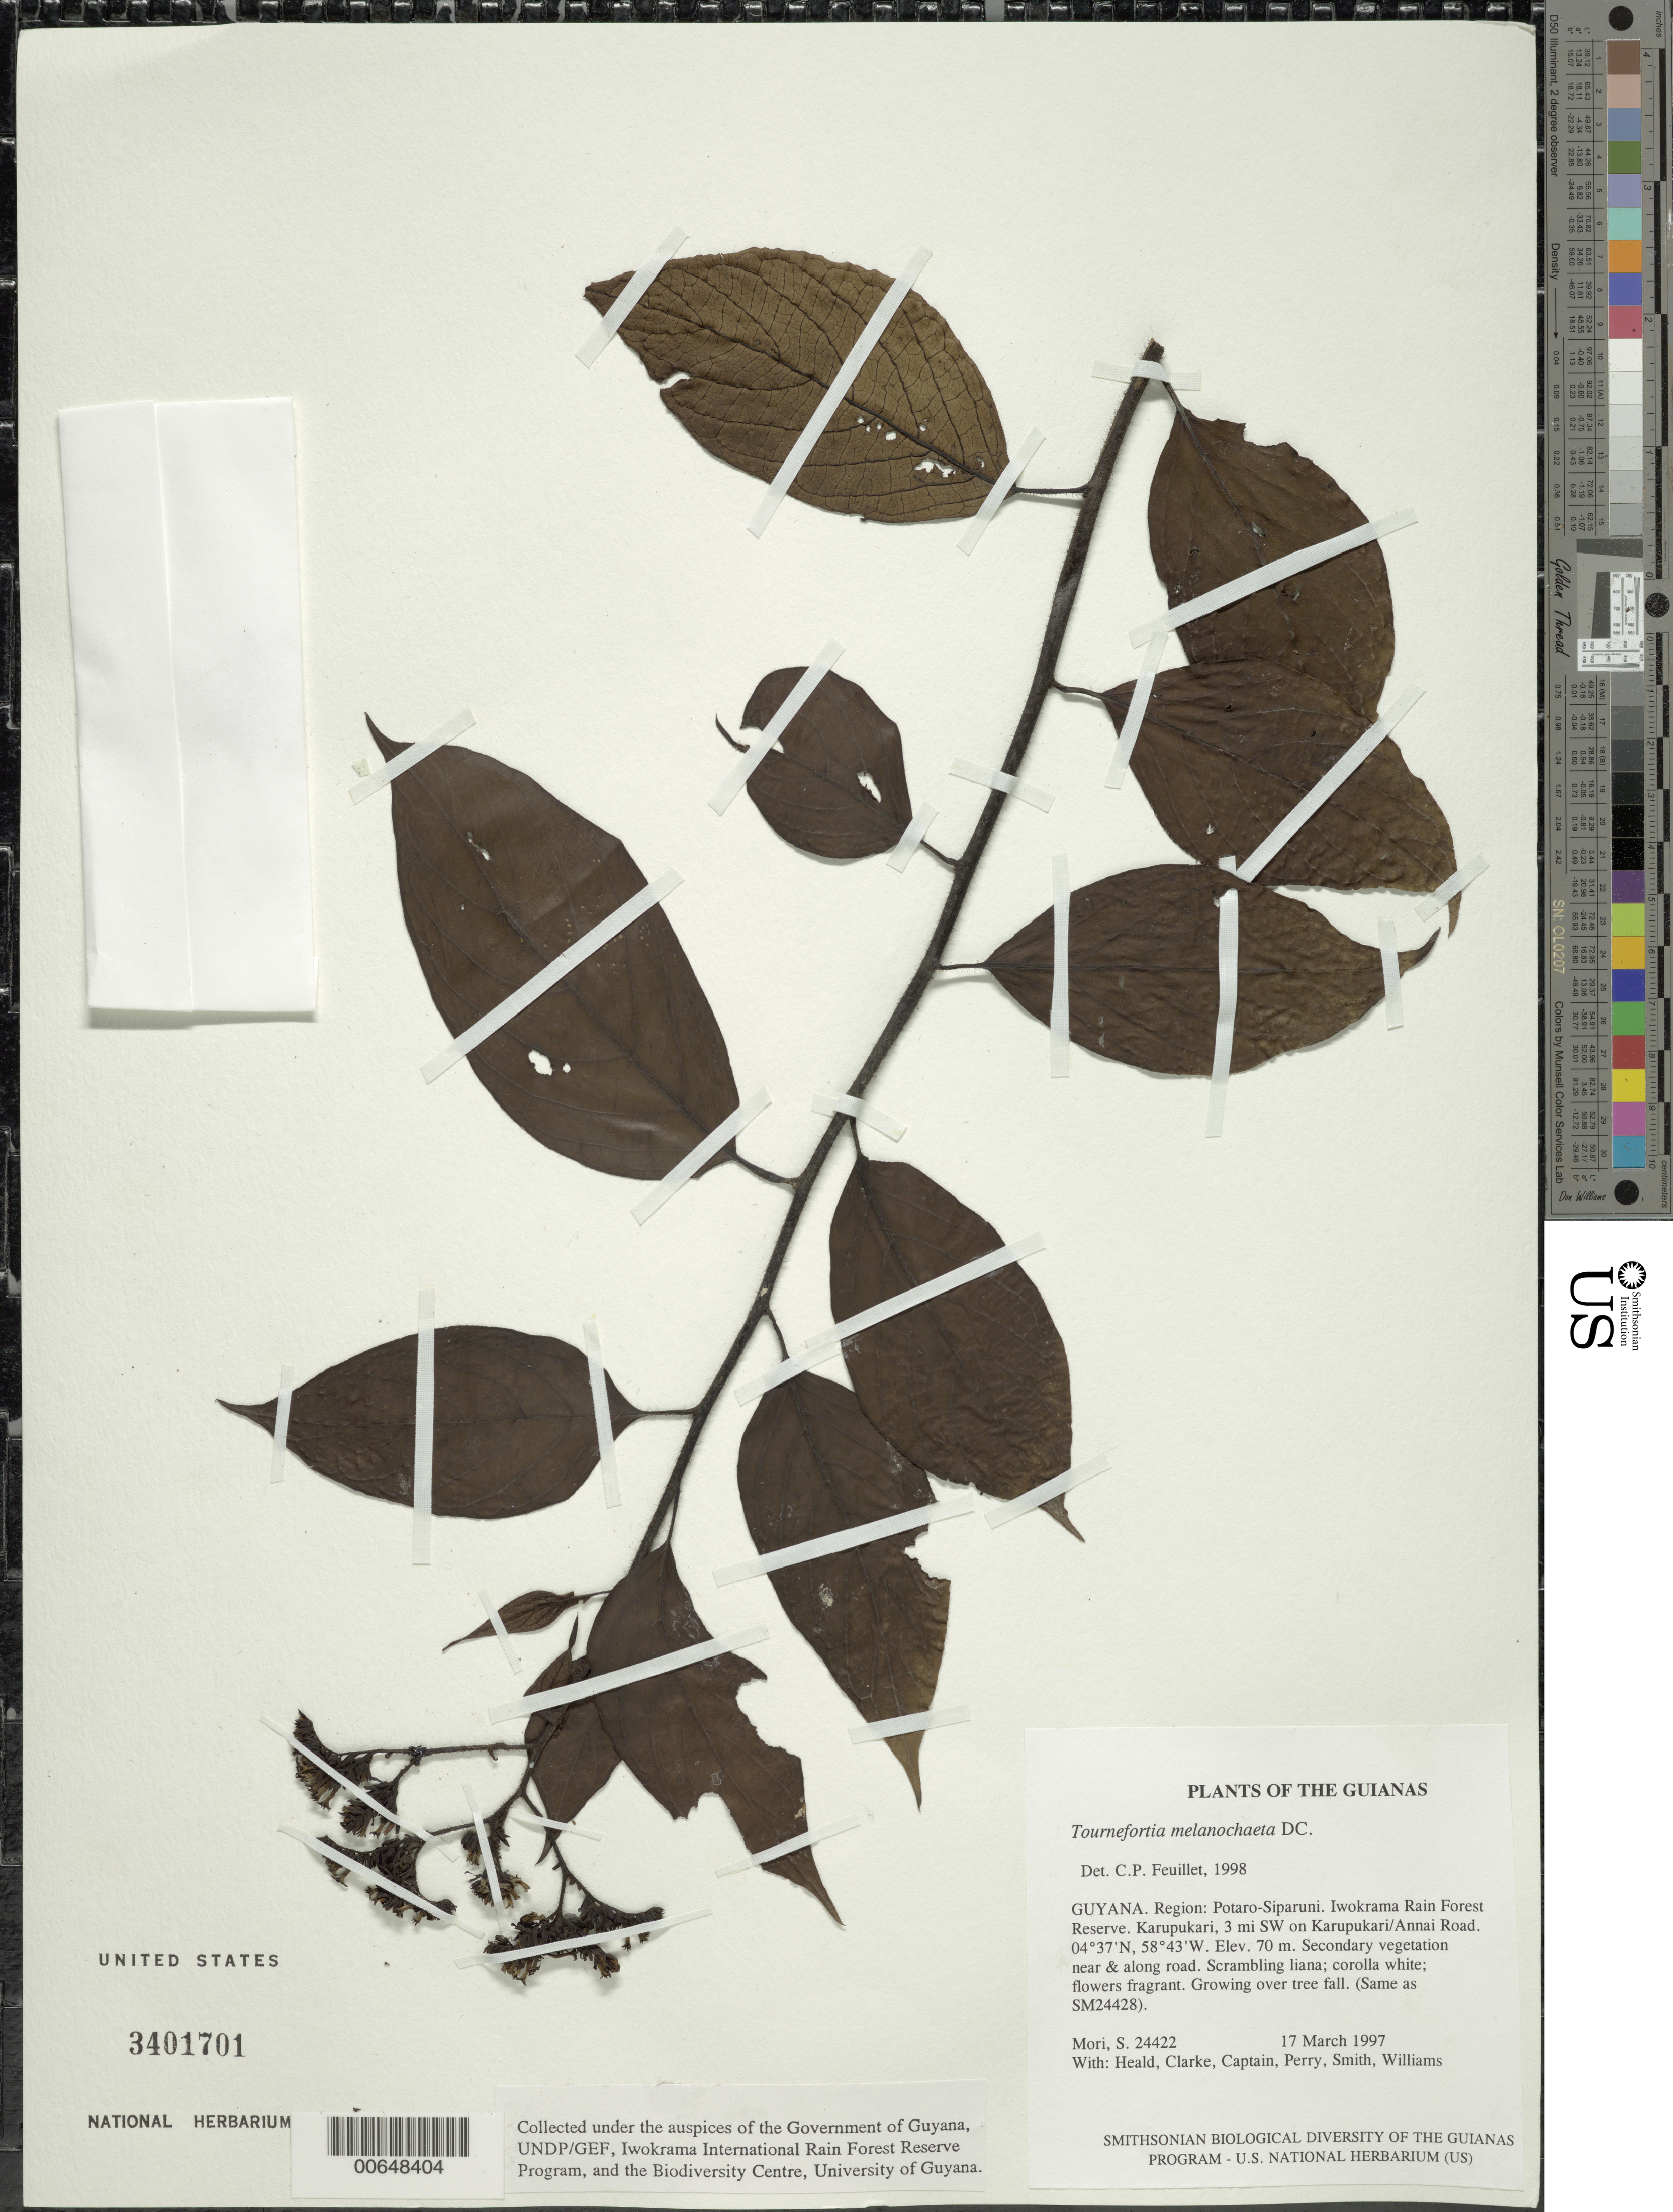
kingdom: Plantae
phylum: Tracheophyta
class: Magnoliopsida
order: Boraginales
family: Heliotropiaceae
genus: Tournefortia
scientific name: Tournefortia melanochaeta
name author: DC.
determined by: Feuillet, C.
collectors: S. Mori, S. Heald, D. Clarke, C. Captain, C. Perry, -- Smith & R. Williams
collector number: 24422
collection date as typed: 17 March 1997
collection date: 1997-03-17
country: Guyana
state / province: Potaro-Siparuni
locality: Iwokrama Rain Forest Reserve. Karupukari, 3 mi SW on Karupukari/Annai Road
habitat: Secondary vegetation near & along road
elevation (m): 70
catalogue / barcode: US 3401701